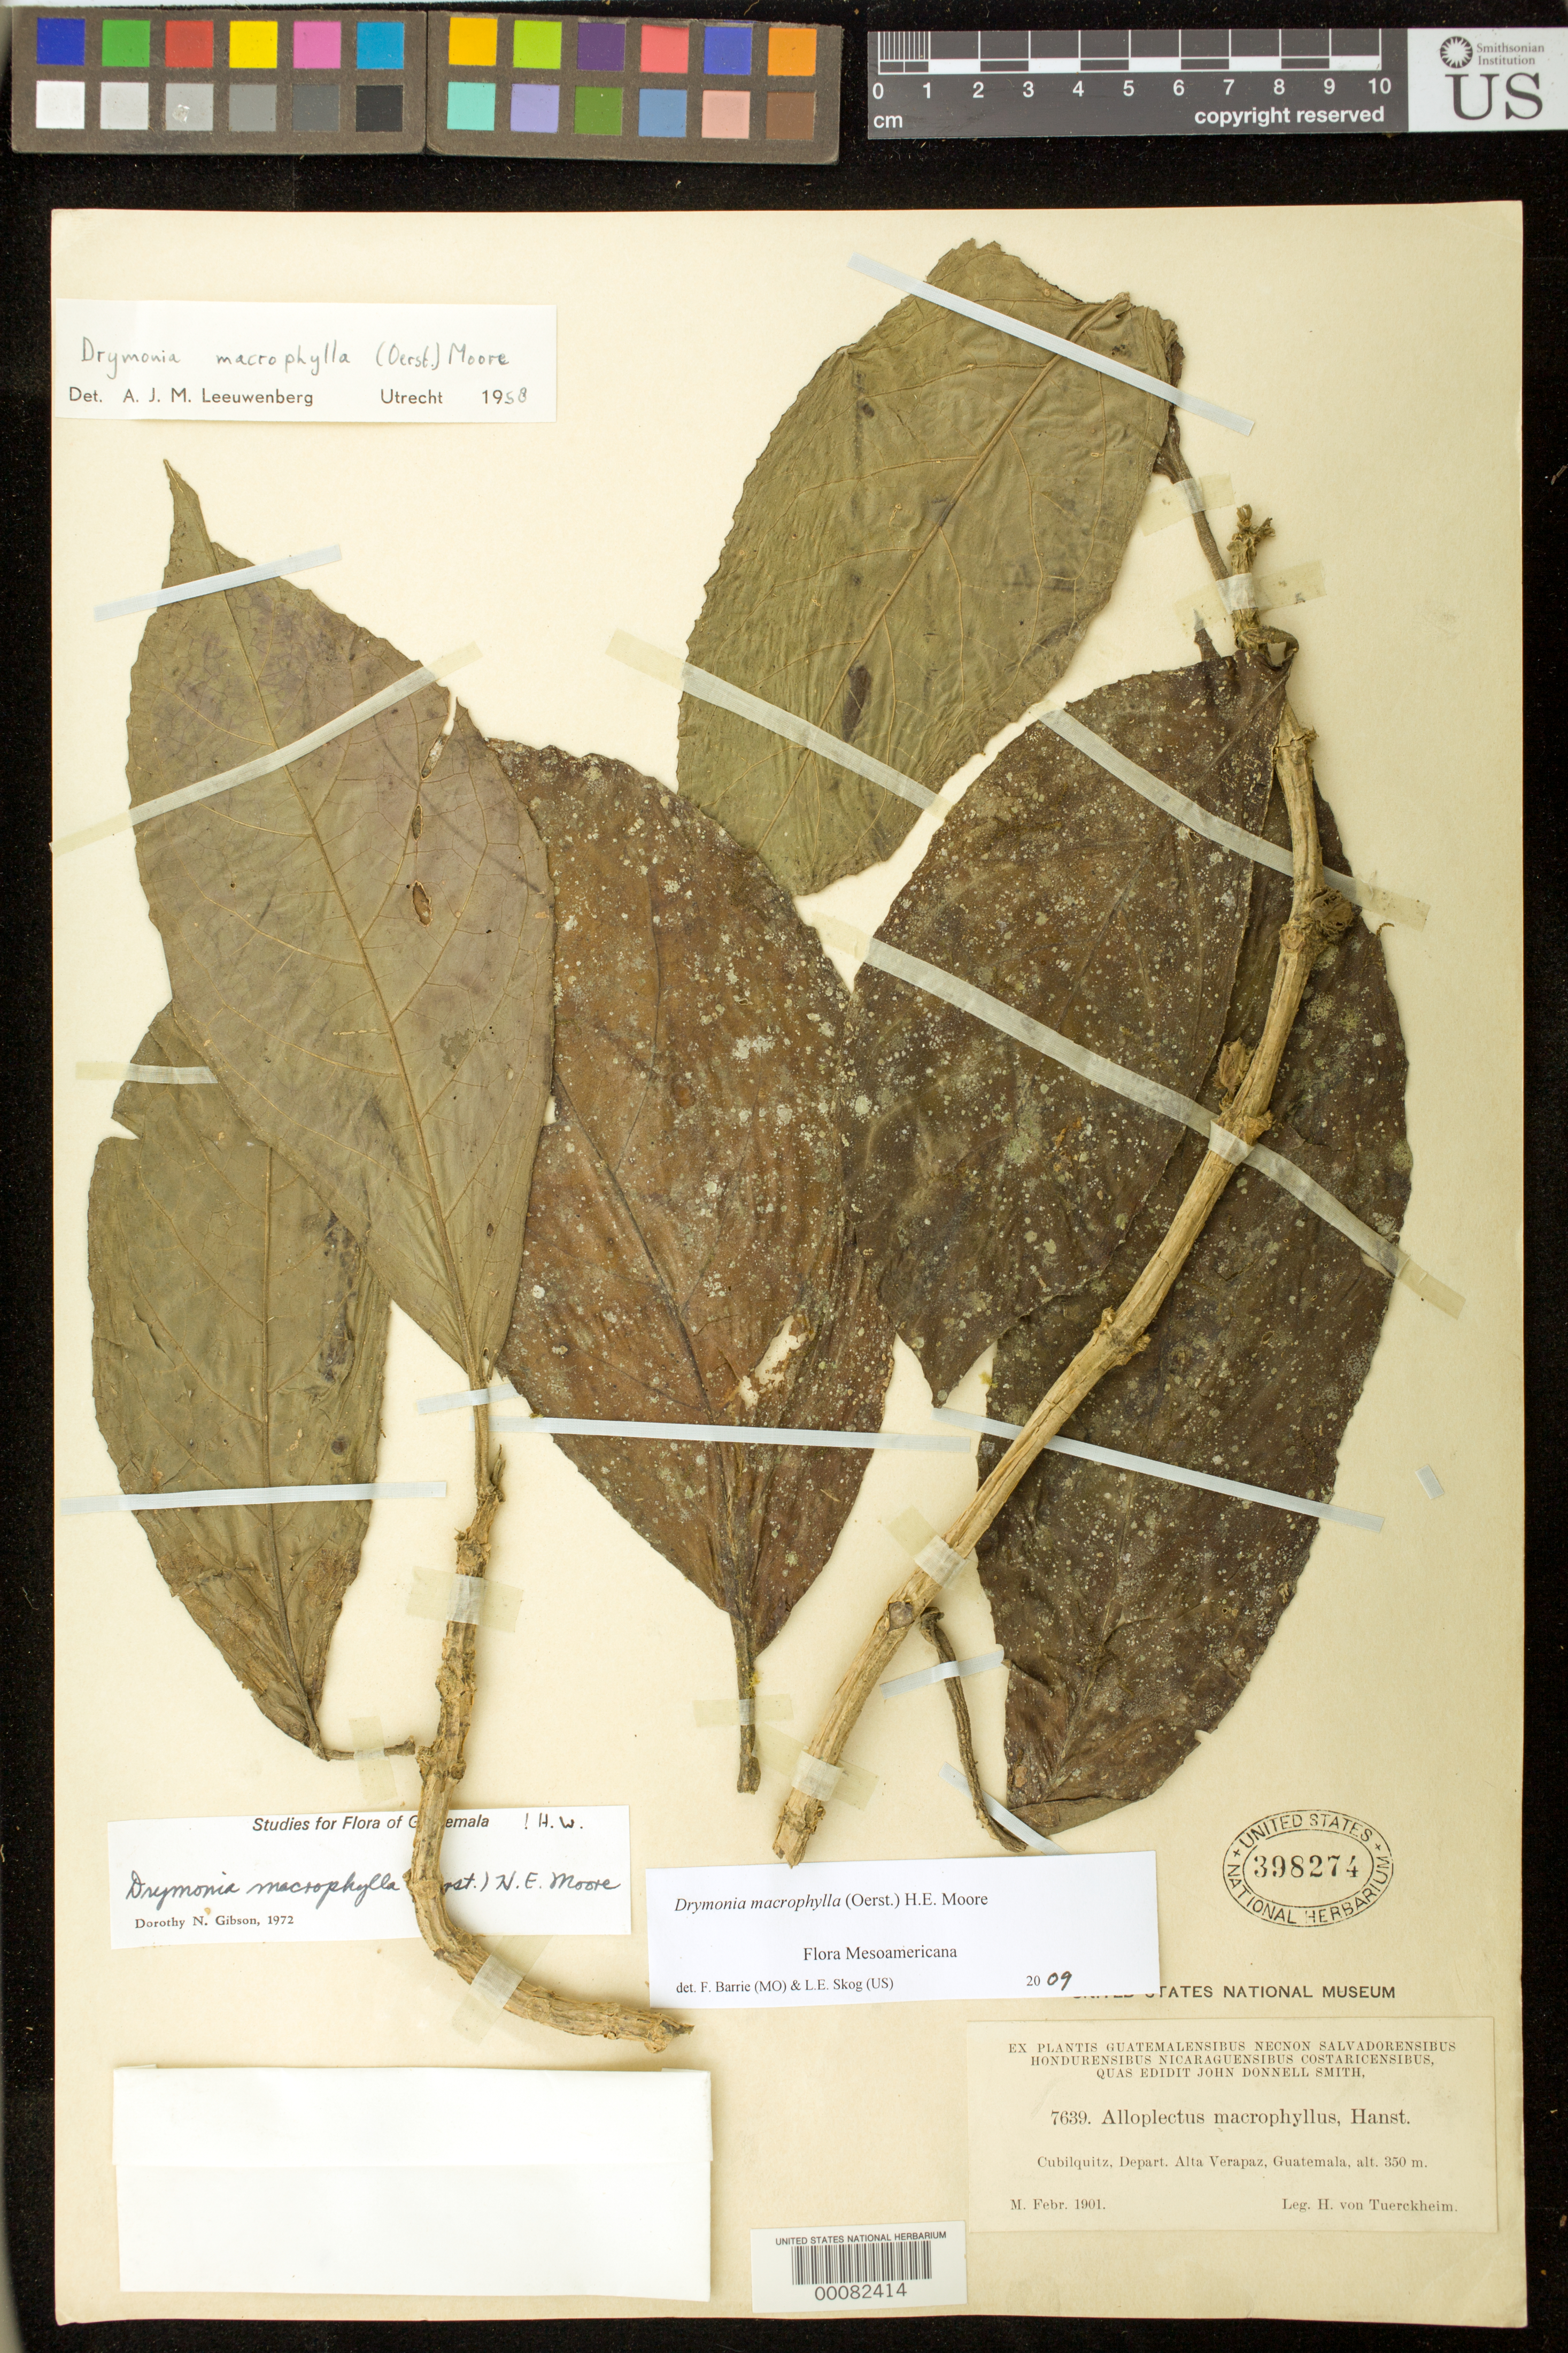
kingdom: Plantae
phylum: Tracheophyta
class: Magnoliopsida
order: Lamiales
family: Gesneriaceae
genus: Drymonia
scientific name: Drymonia macrophylla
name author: (Oerst.) H.E. Moore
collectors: H. von Türckheim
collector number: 7639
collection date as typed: Feb 1901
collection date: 1901-02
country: Guatemala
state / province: Alta Verapaz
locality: Cubilquitz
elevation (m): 350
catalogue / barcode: US 398274